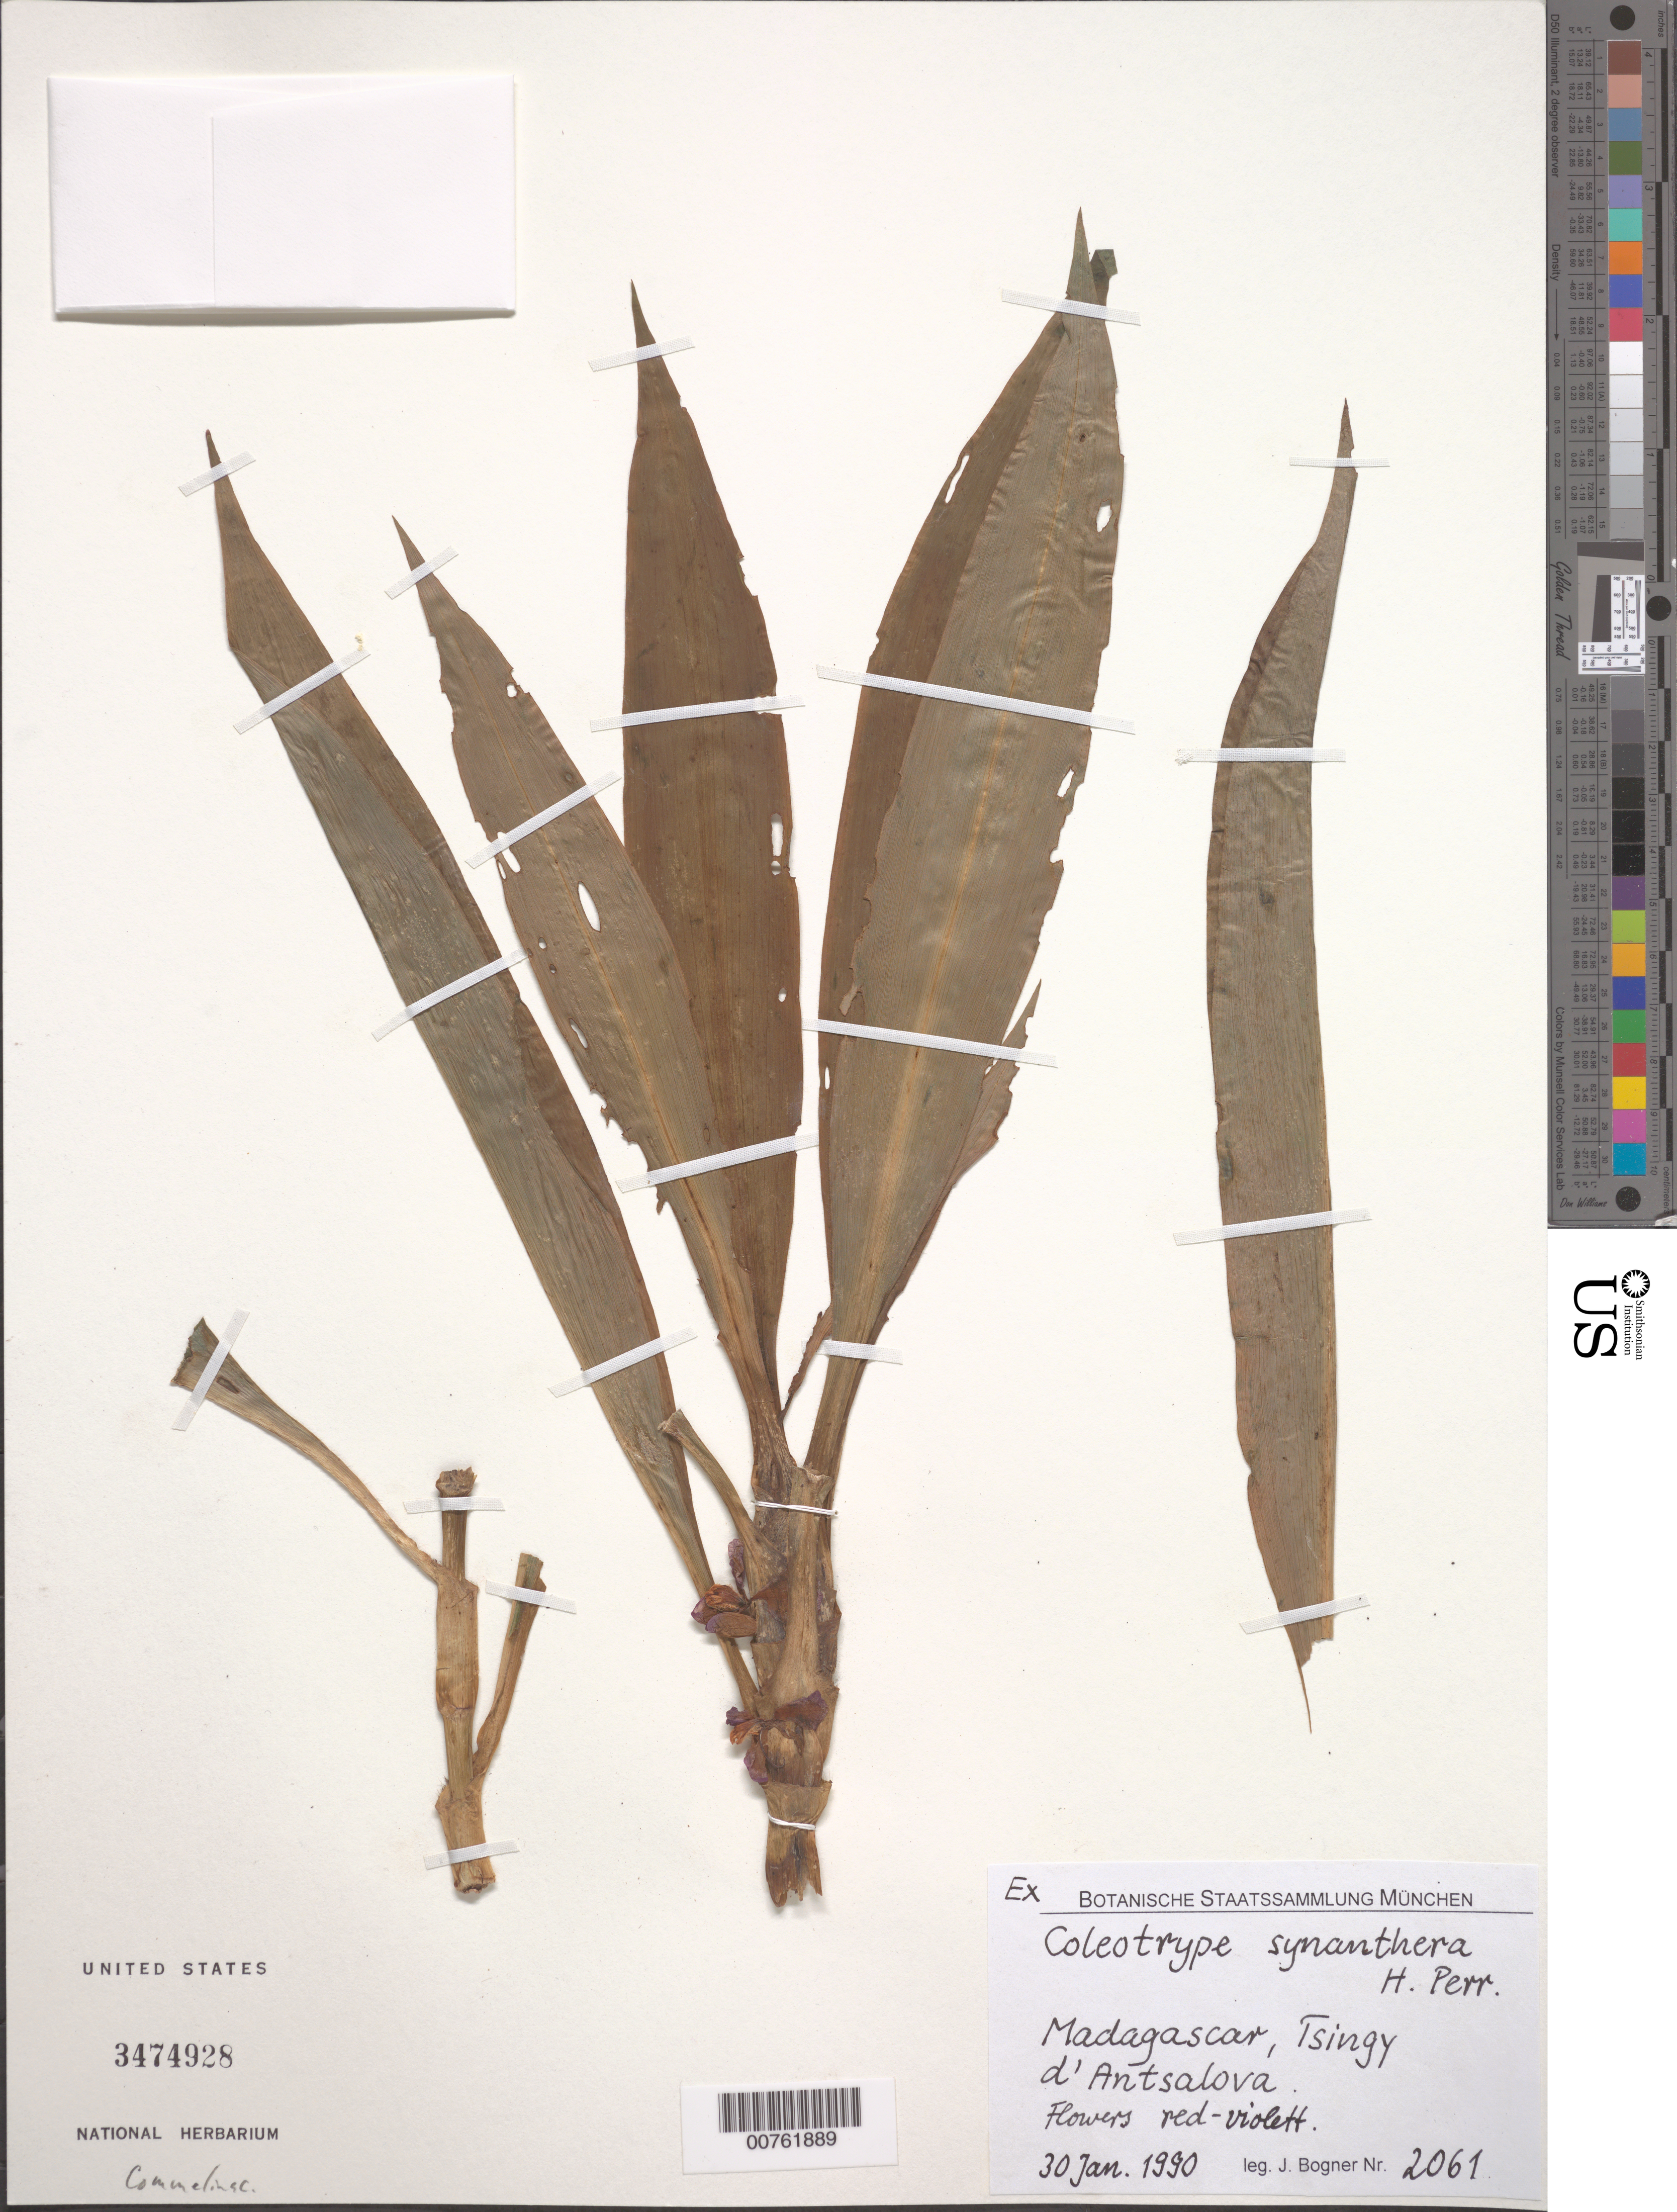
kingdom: Plantae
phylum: Tracheophyta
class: Liliopsida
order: Commelinales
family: Commelinaceae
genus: Coleotrype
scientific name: Coleotrype synanthera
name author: H. Perrier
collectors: J. Bogner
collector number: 2061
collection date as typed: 30 Jan 1990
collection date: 1990-01-30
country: Madagascar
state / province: Melaky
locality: Tsingy d'Antsalova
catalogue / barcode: US 3474928